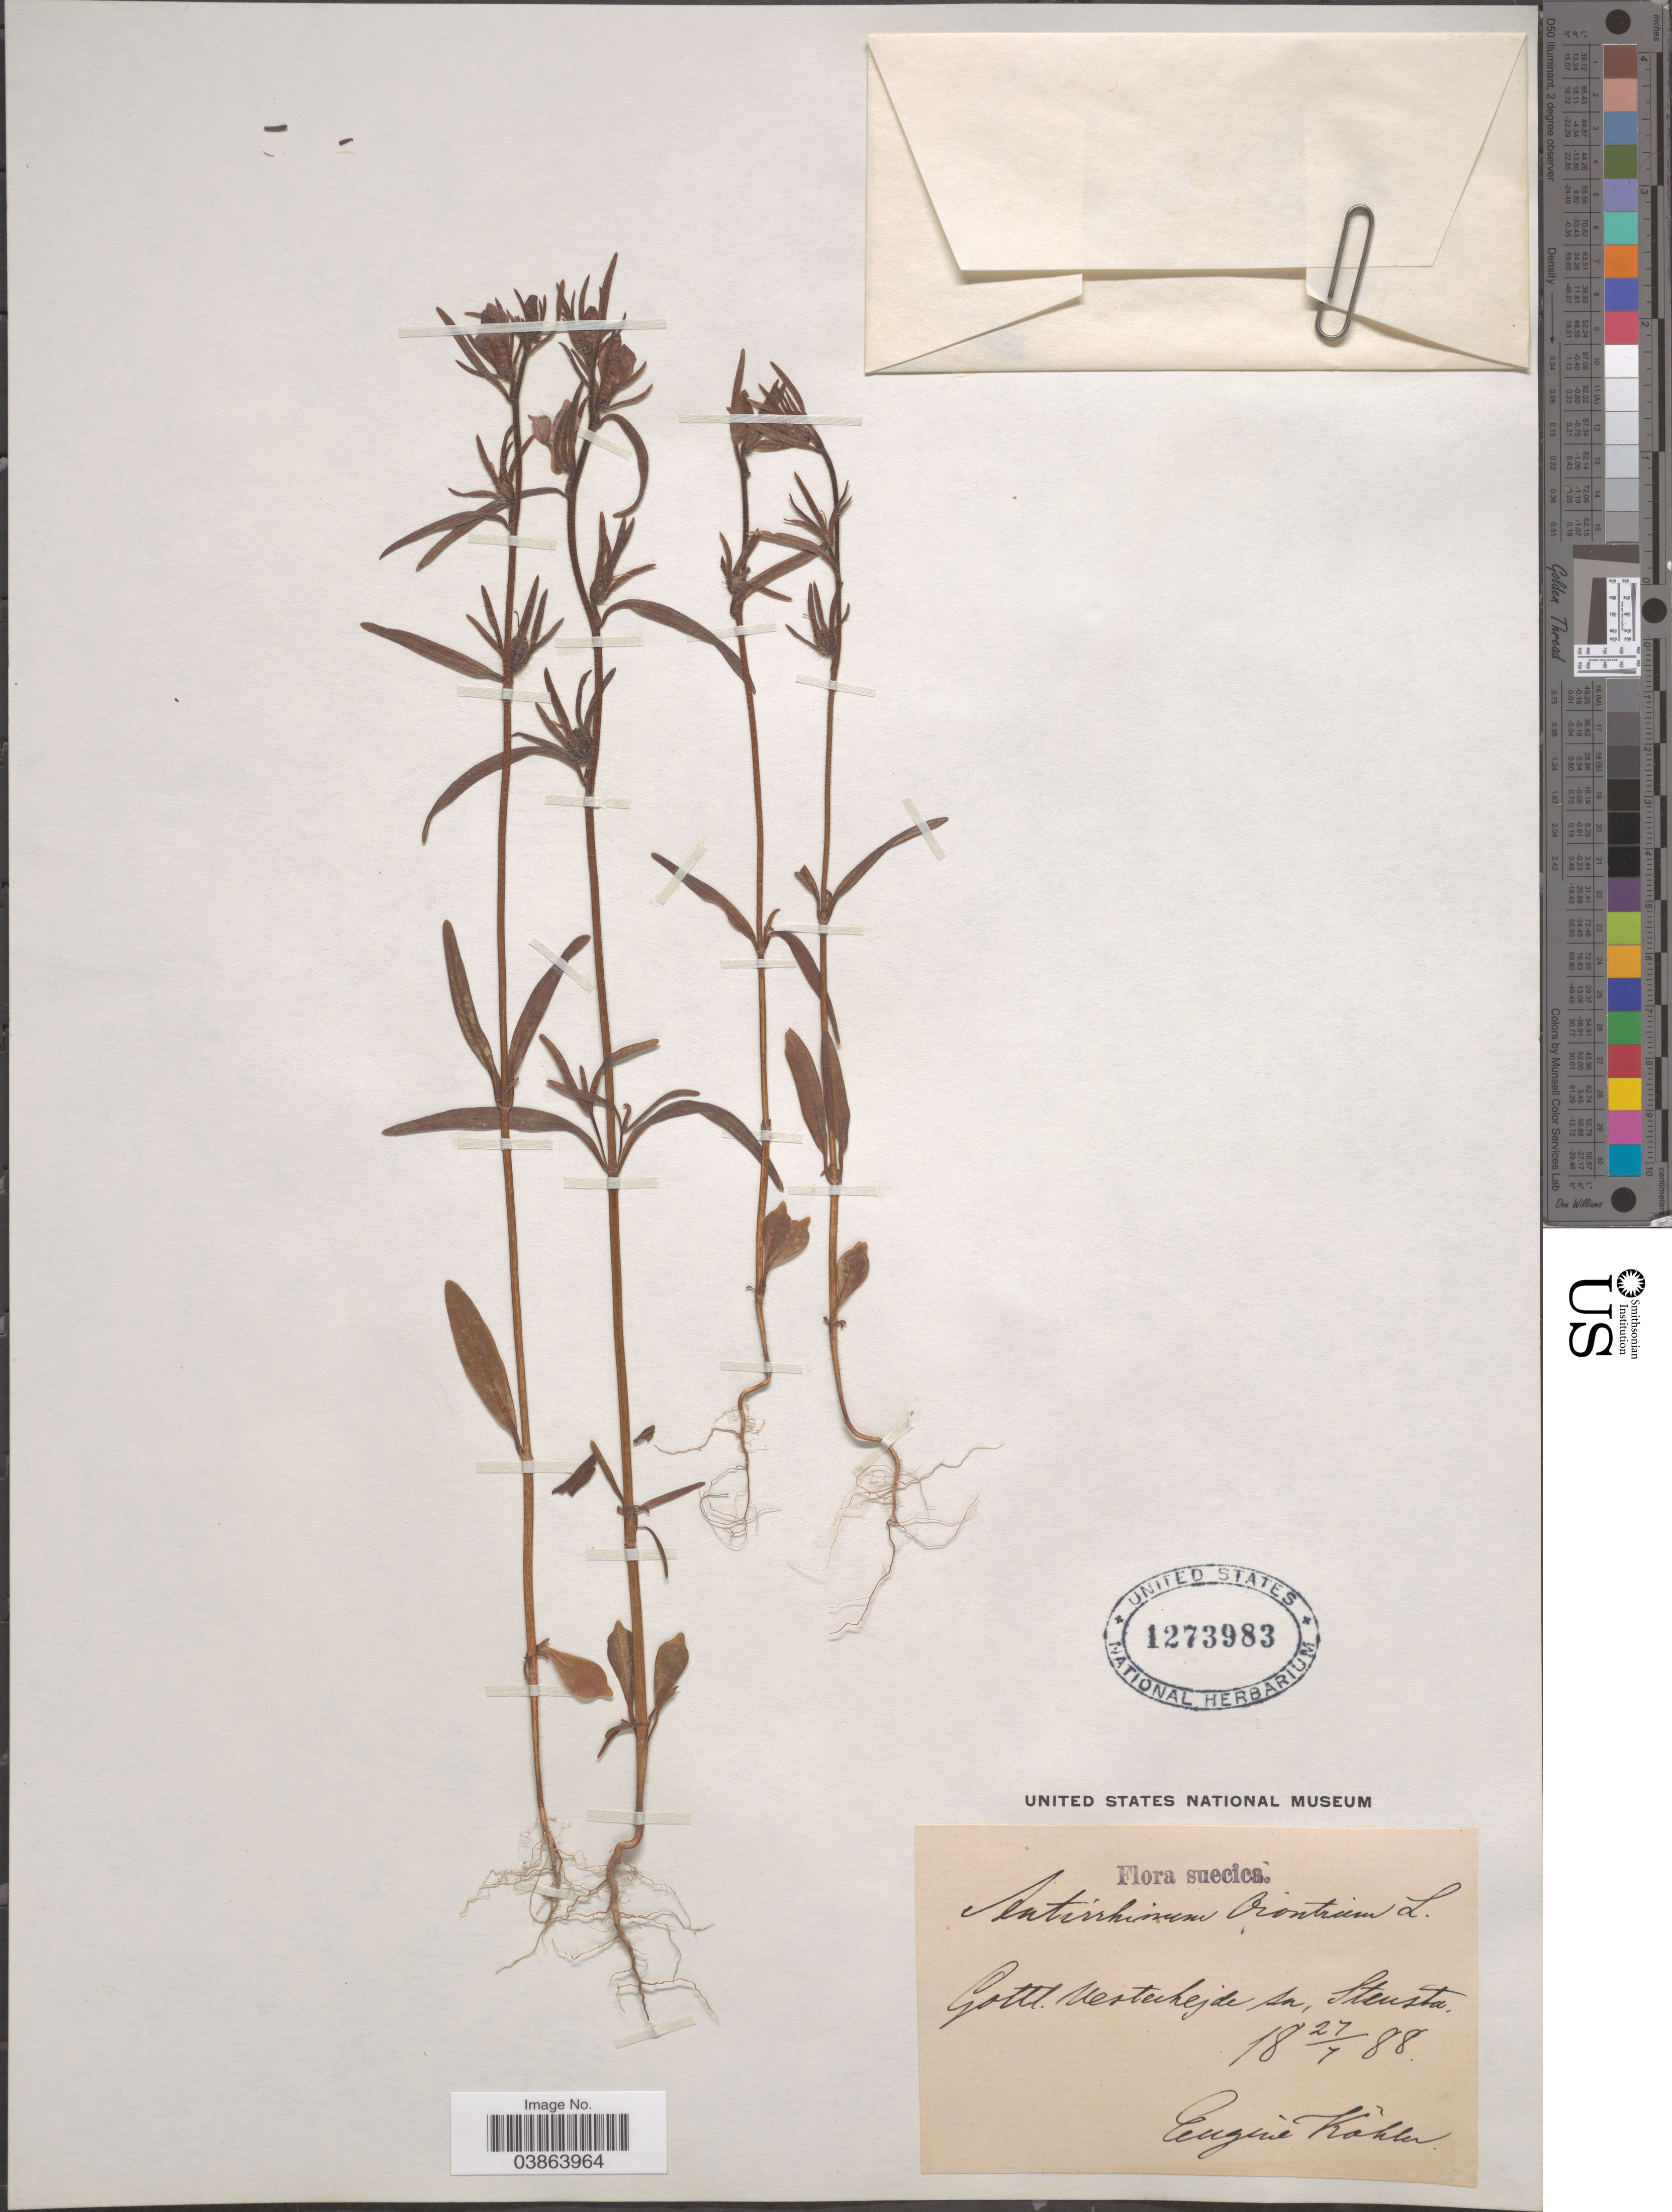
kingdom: Plantae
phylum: Tracheophyta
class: Magnoliopsida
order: Lamiales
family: Plantaginaceae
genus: Antirrhinum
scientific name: Antirrhinum orontium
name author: L.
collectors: E. Kohler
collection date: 1888-07-27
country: Sweden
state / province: Gotland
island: Gotland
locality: Suecica. Gottl. Vesterhejde [ = Västerhejde] sn, Stensta.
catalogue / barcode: US 1273983